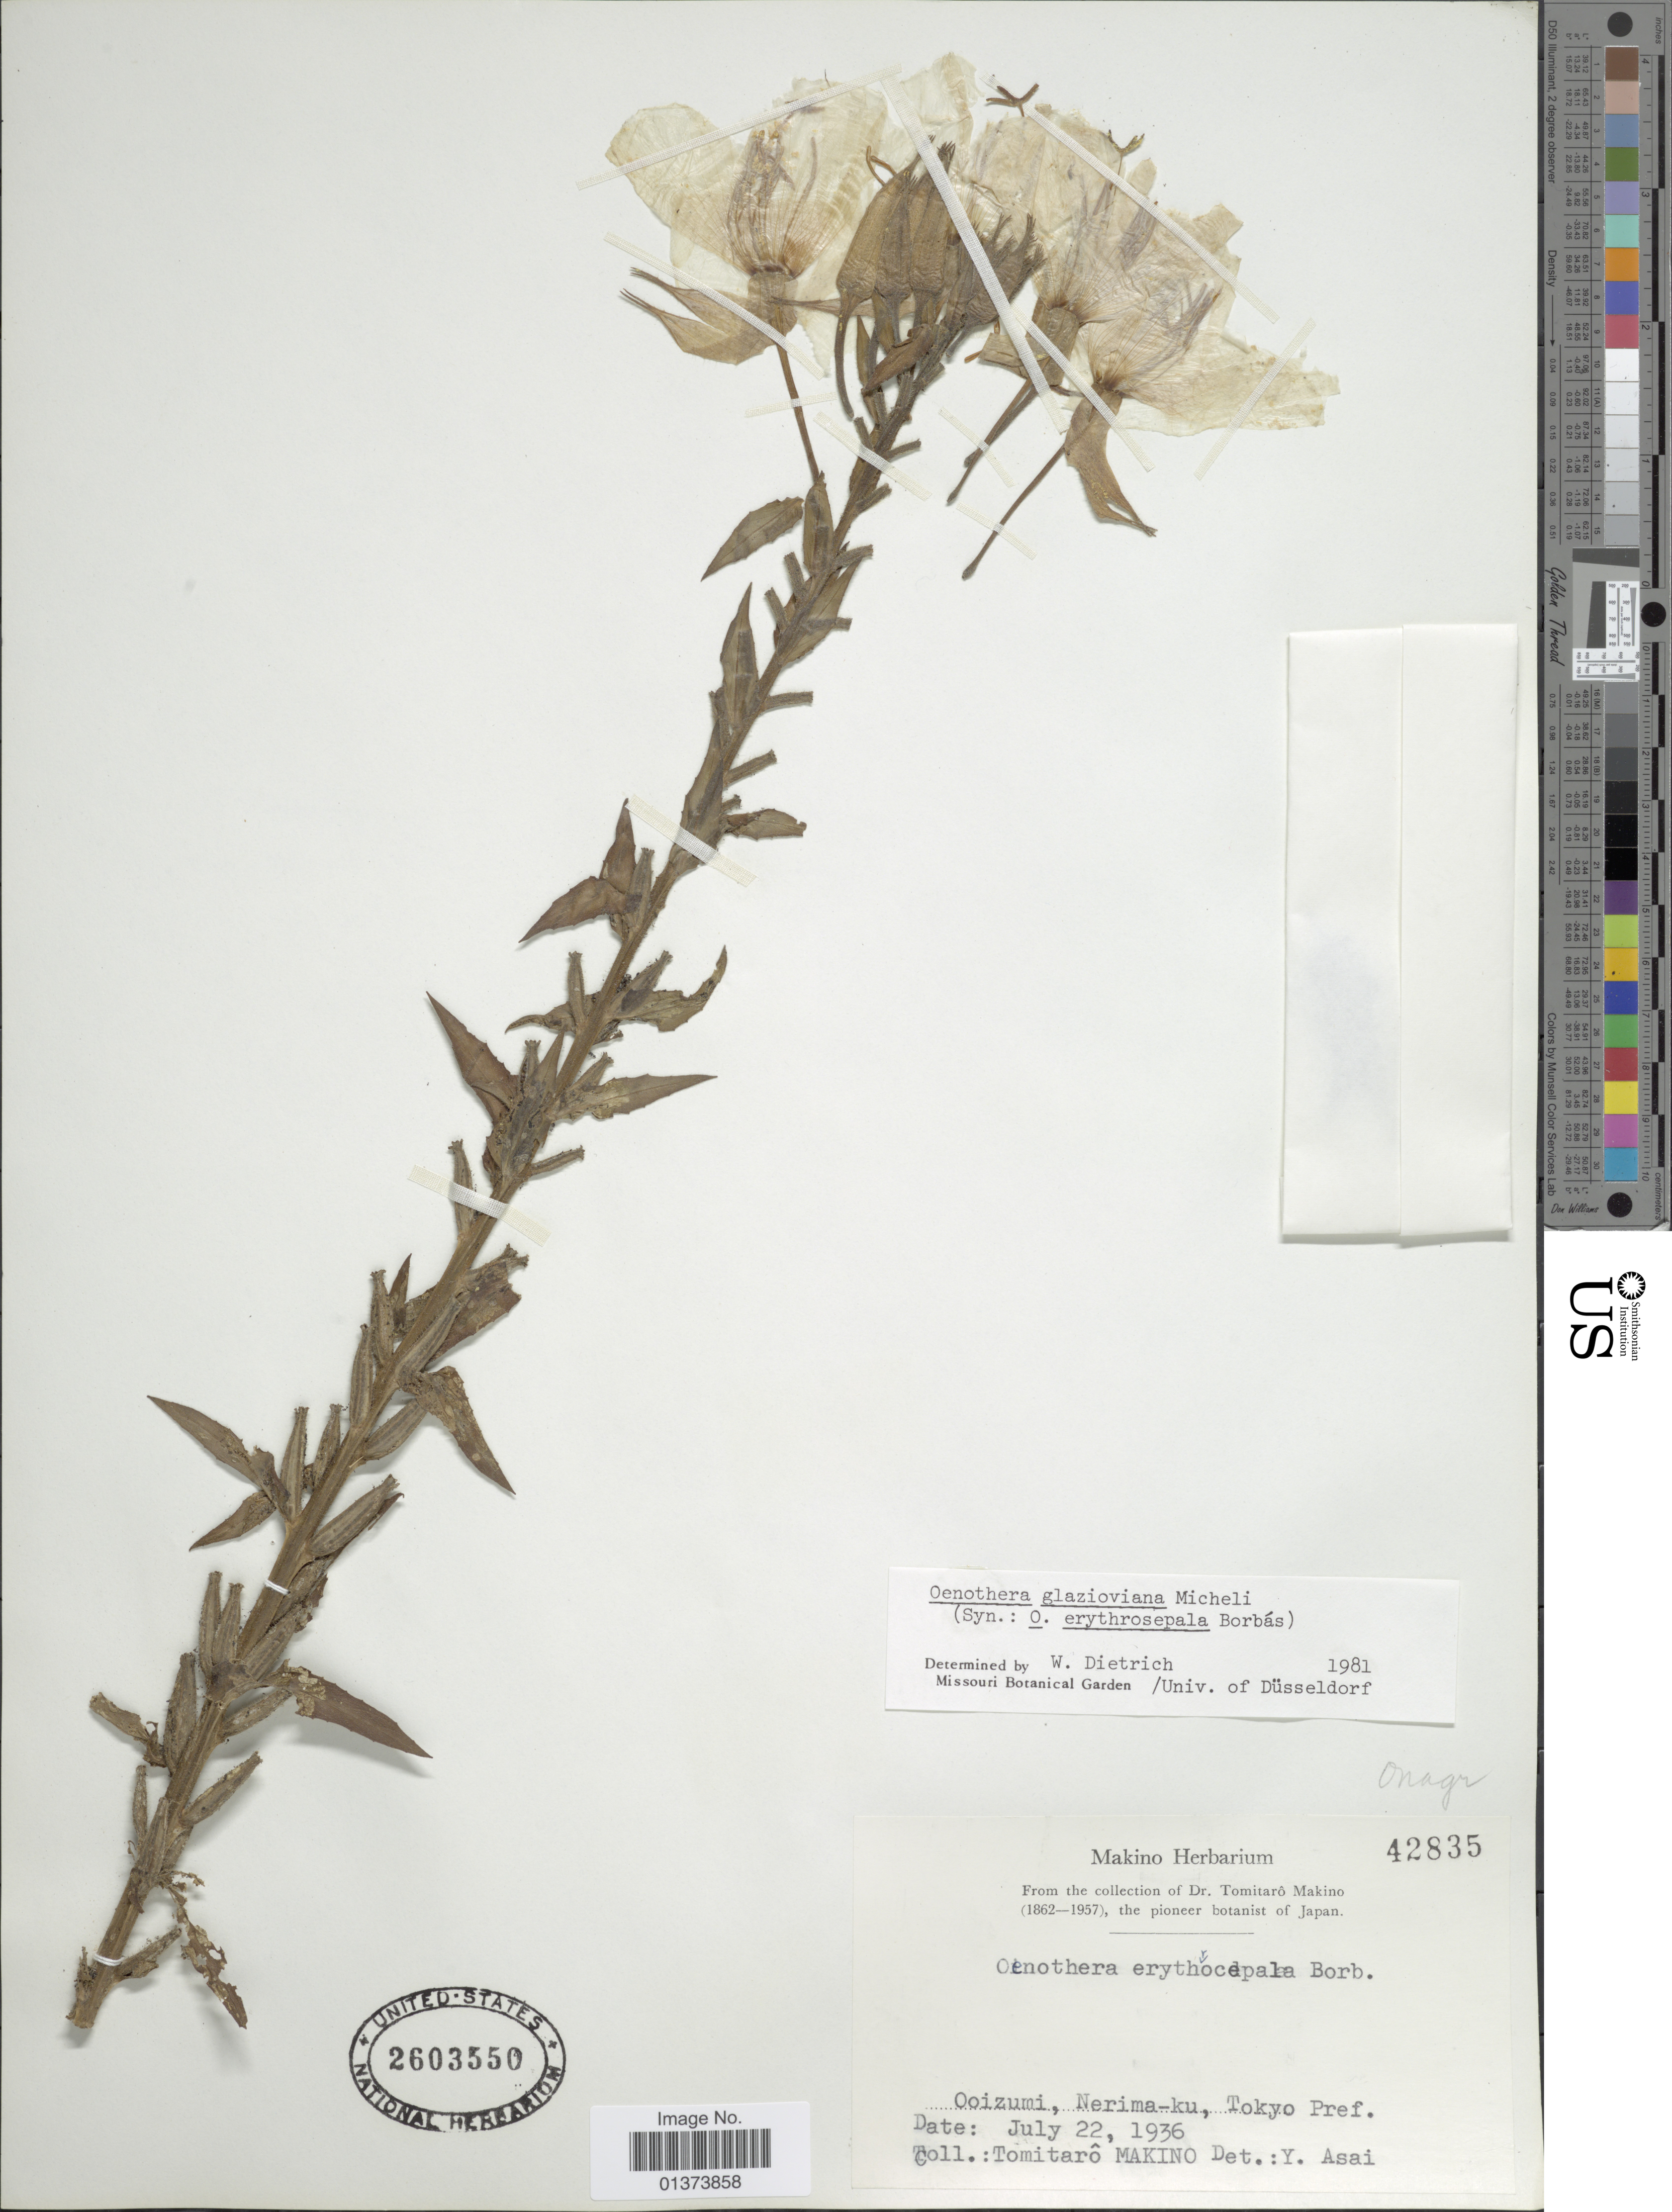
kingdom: Plantae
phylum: Tracheophyta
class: Magnoliopsida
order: Myrtales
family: Onagraceae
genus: Oenothera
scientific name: Oenothera glazioviana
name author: Micheli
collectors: T. Makino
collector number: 42835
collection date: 1936-07-22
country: Japan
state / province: Tokyo, Federal City of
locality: Ooizumi, Nerima-ku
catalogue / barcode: US 2603550